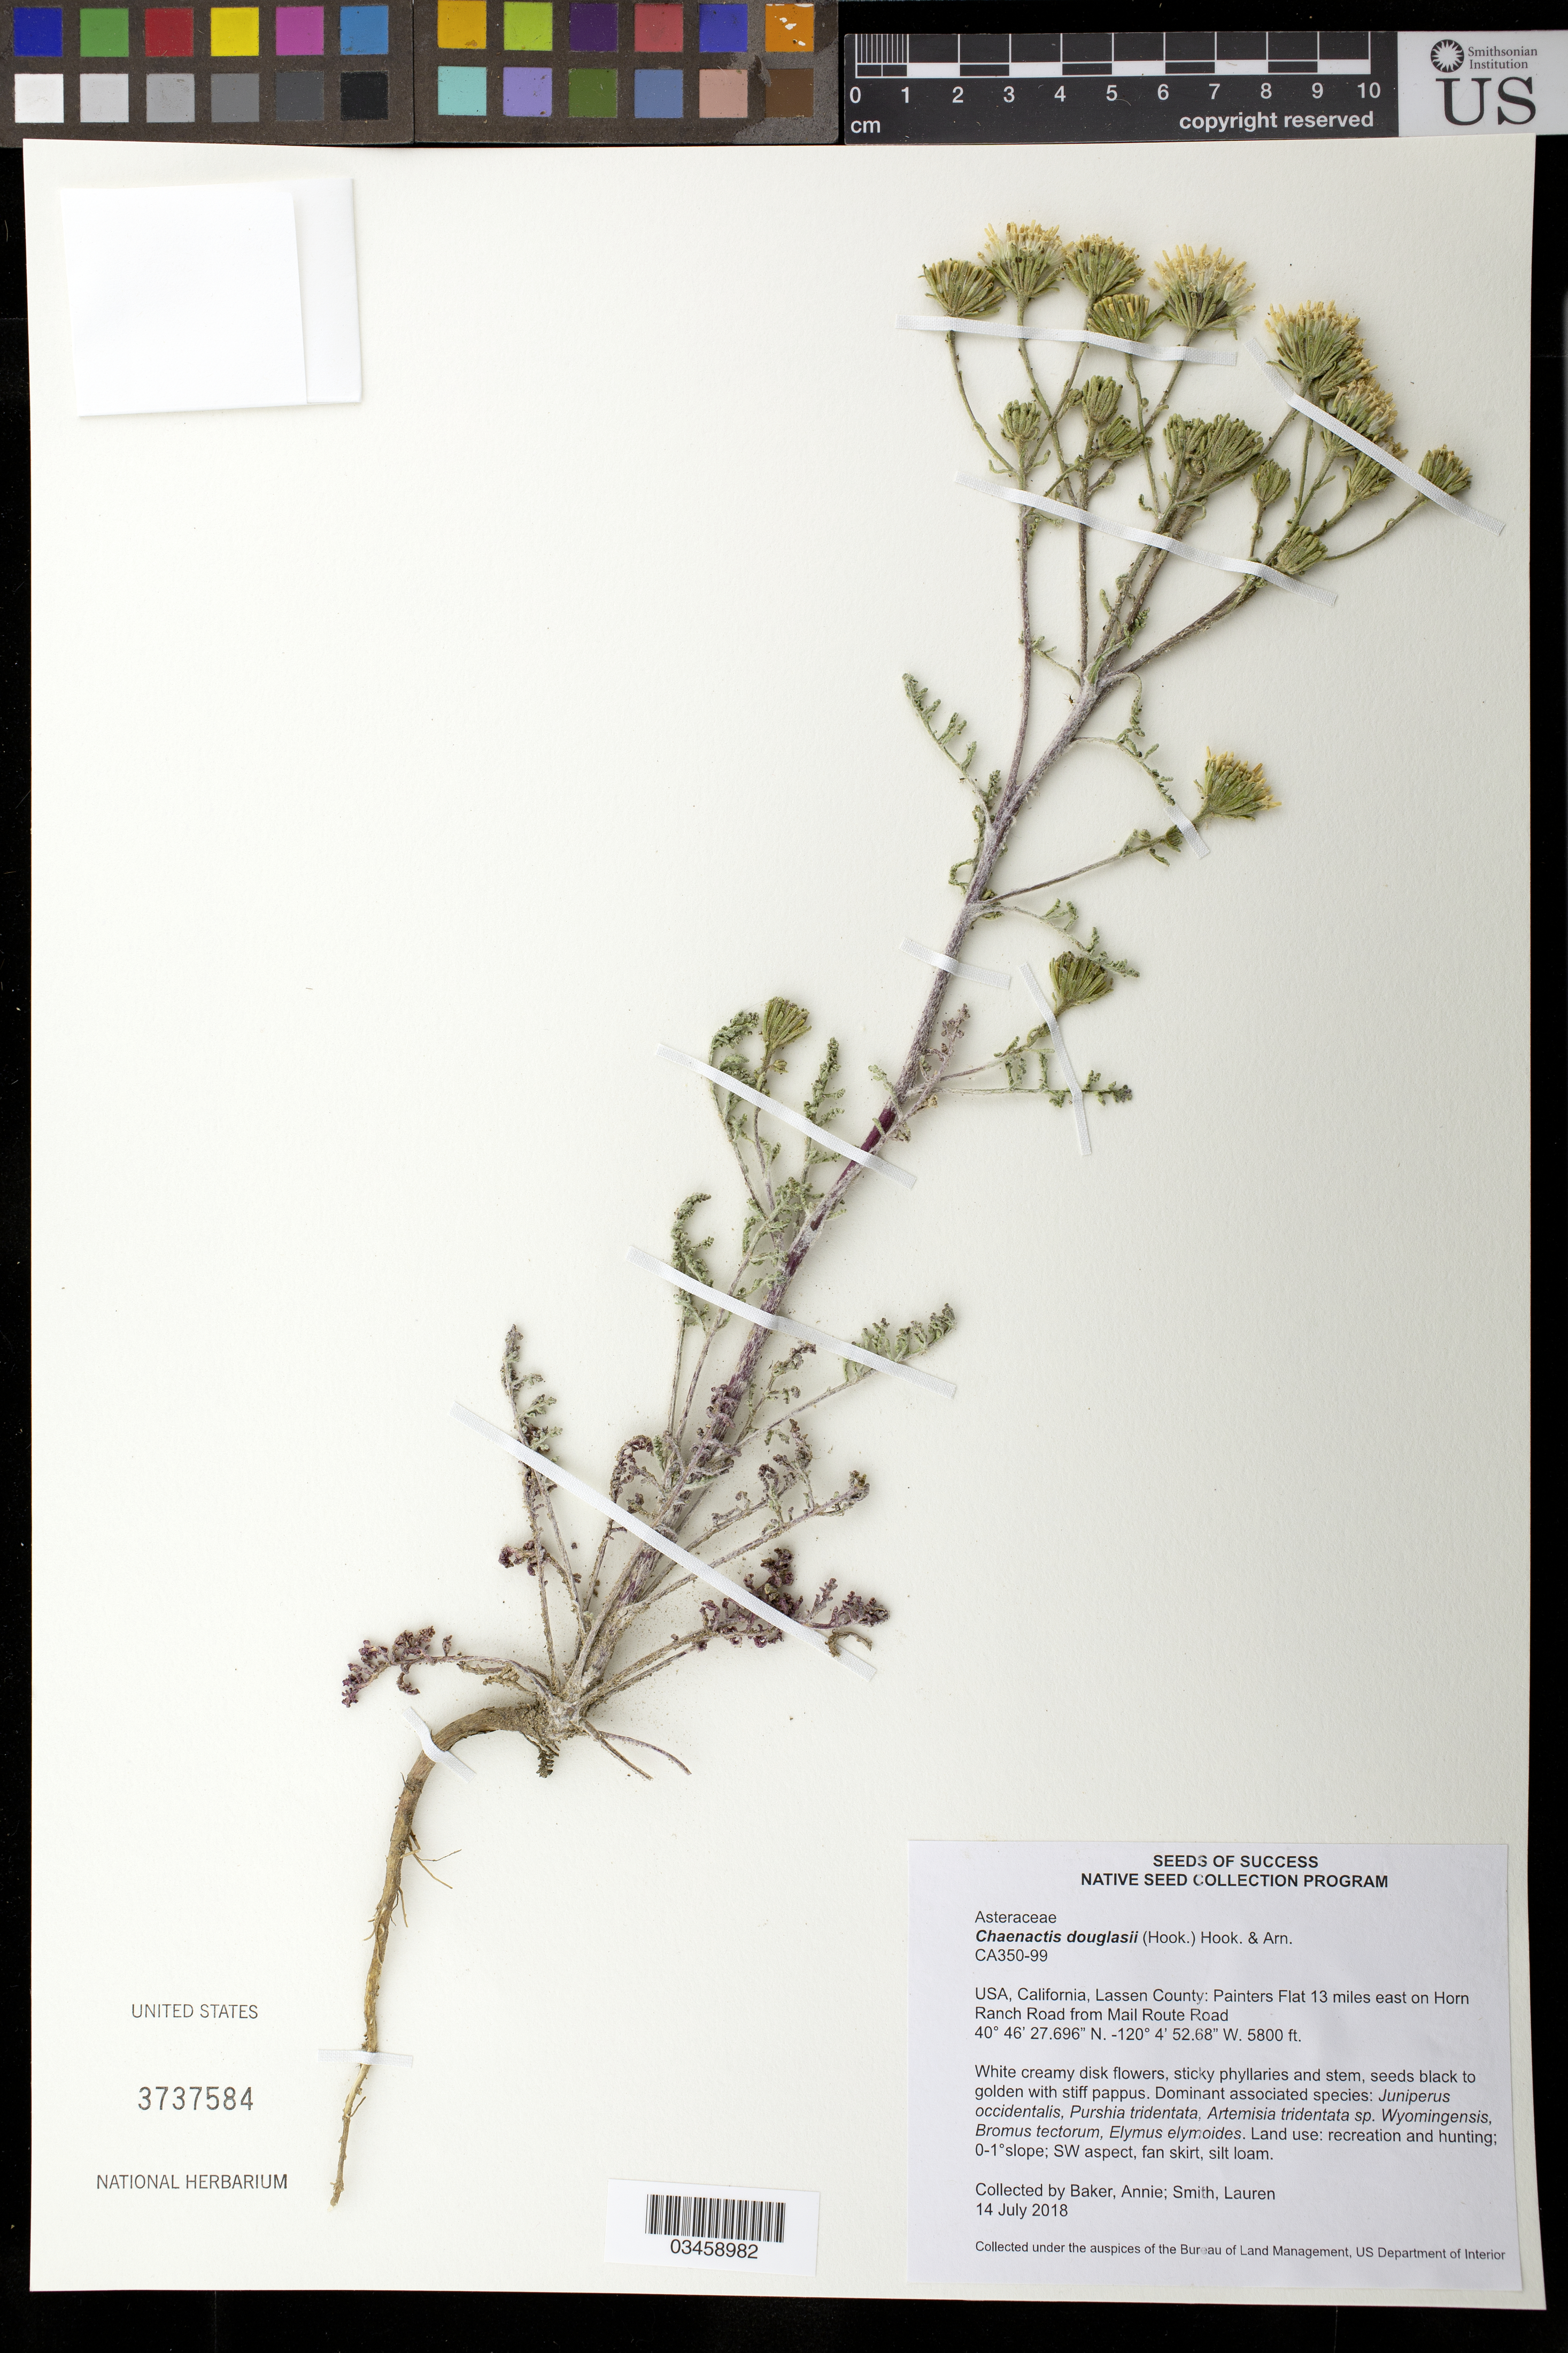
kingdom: Plantae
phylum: Tracheophyta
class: Magnoliopsida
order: Asterales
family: Asteraceae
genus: Chaenactis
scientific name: Chaenactis douglasii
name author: Hook. & Arn.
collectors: A. Baker & L. Smith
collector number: CA350-99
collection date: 2018-07-14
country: United States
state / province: California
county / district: Lassen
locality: Painters Flat 13 mi. E on Horn Ranch Road from Mail Route Road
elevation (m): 1768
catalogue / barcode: US 3737584